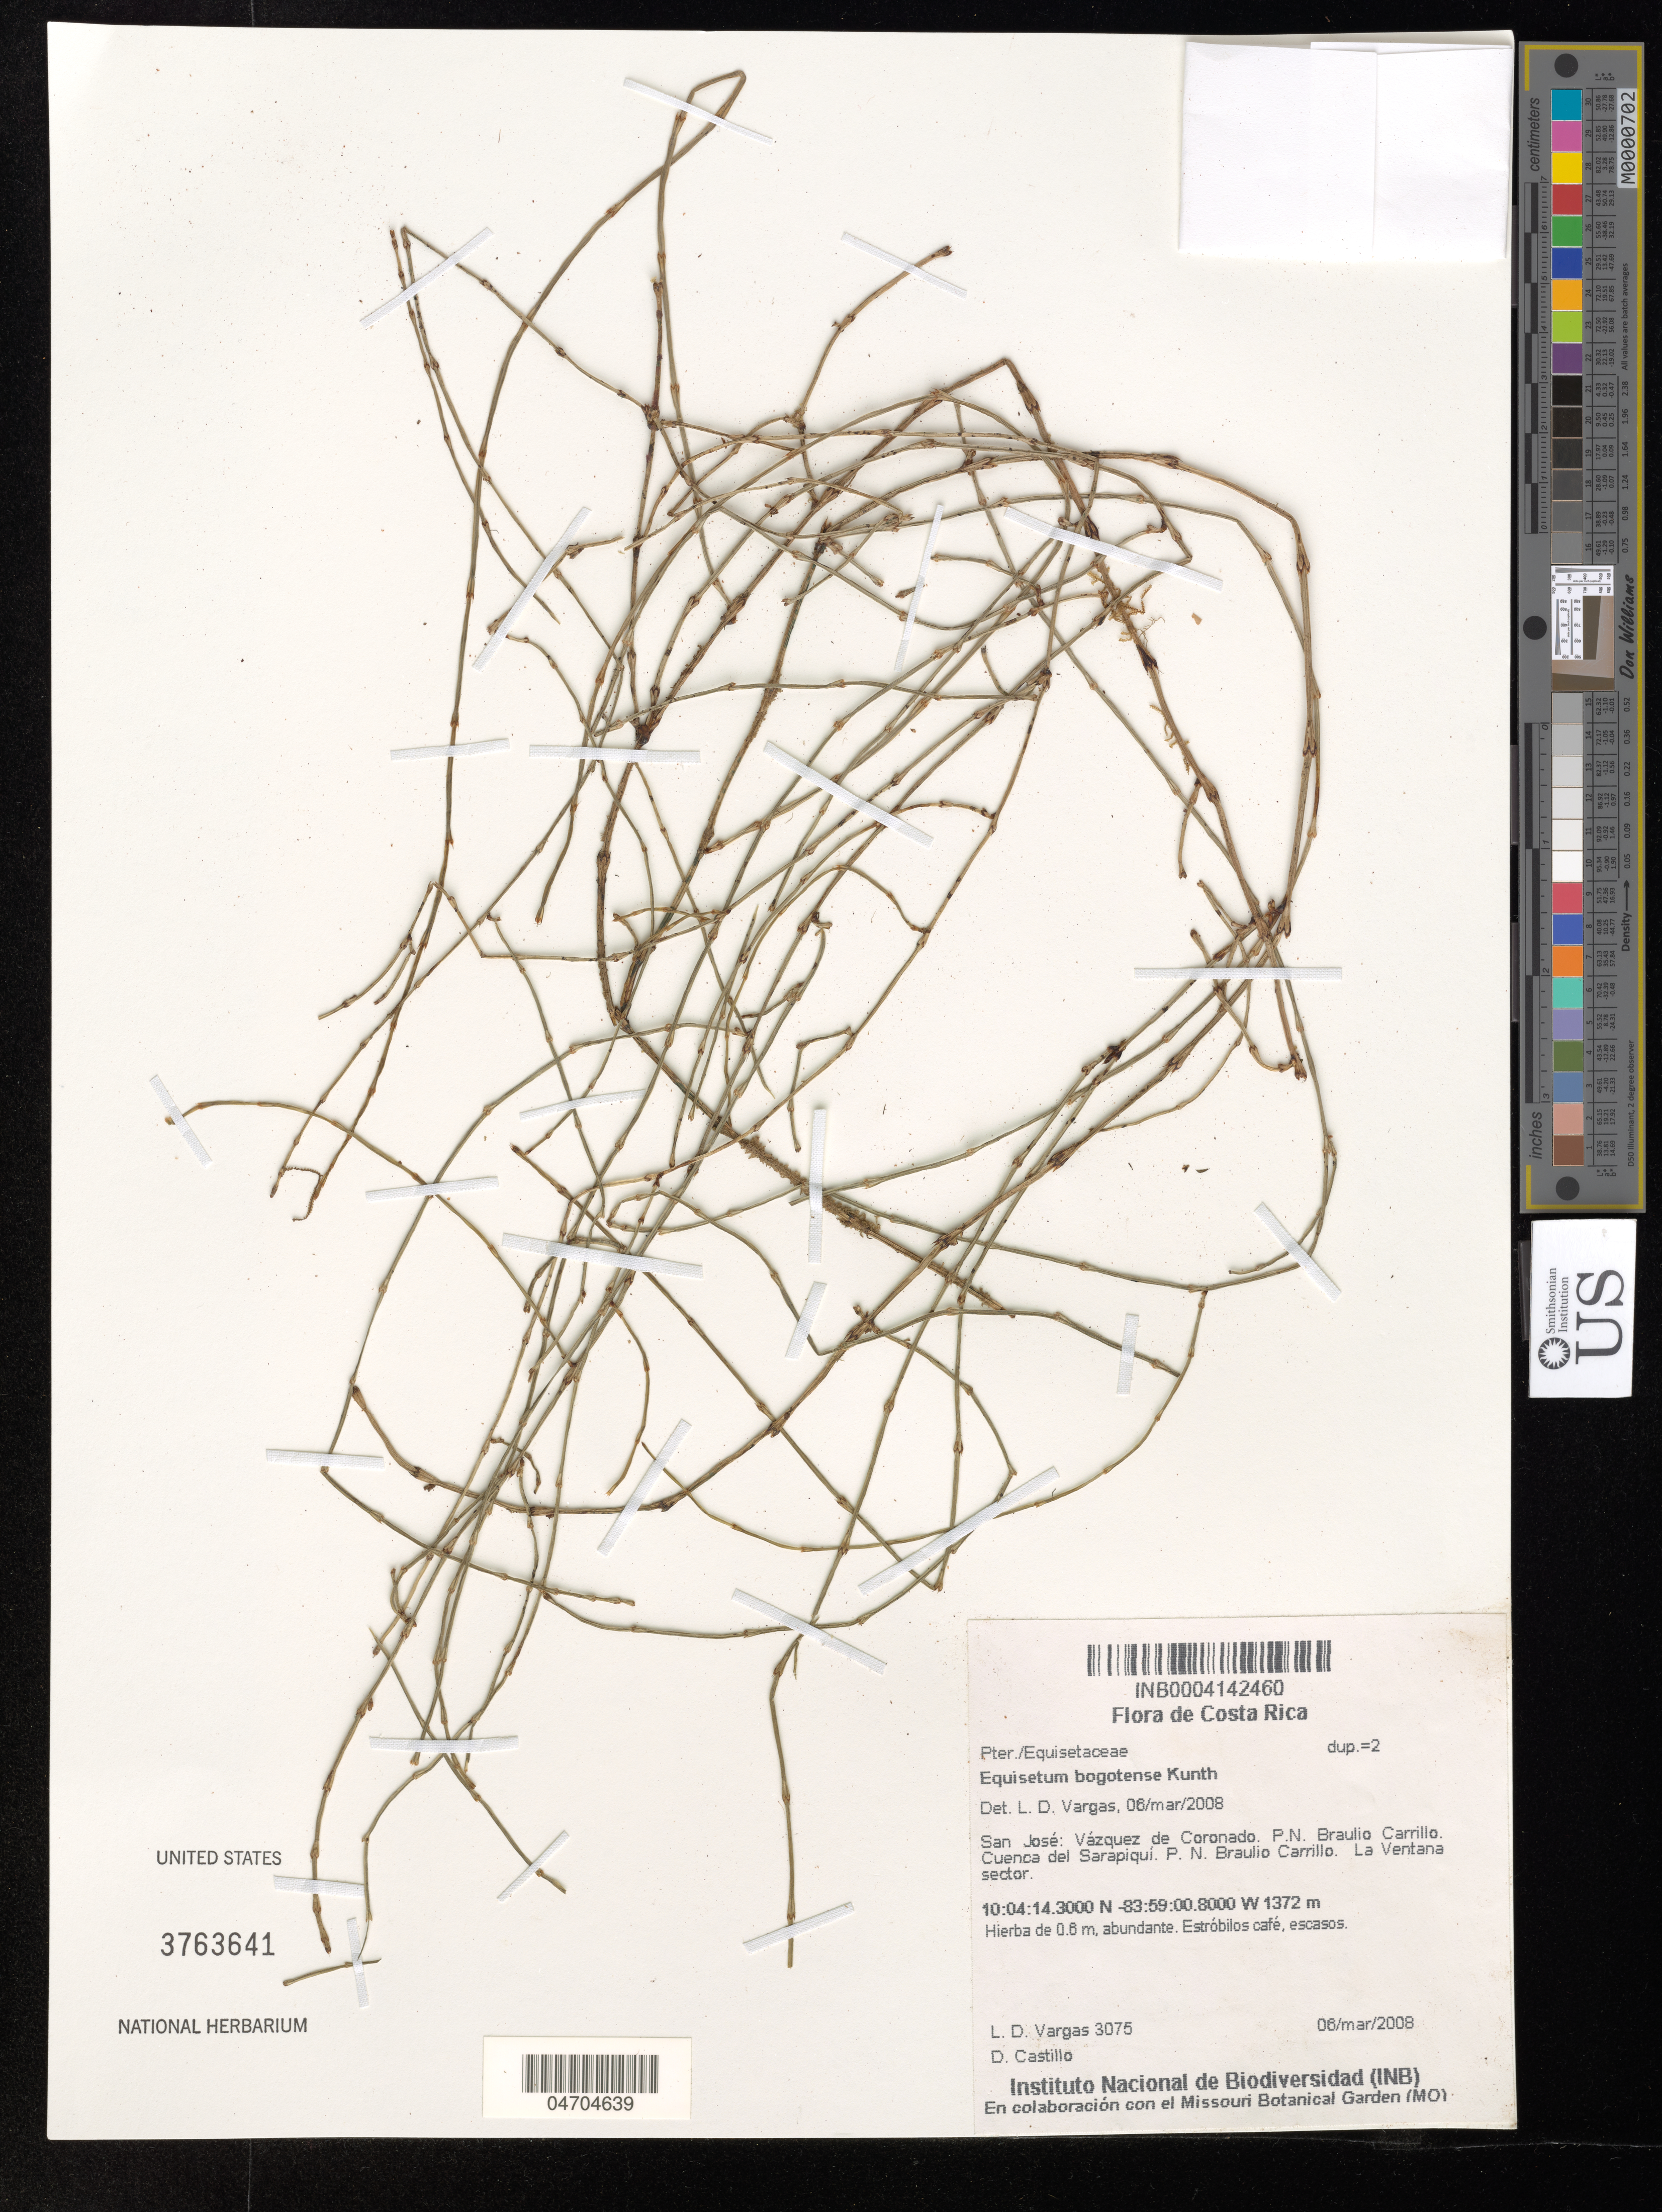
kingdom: Plantae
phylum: Tracheophyta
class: Polypodiopsida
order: Equisetales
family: Equisetaceae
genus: Equisetum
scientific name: Equisetum bogotense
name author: Kunth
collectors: L. Vargas & D. Castillo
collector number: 3075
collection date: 2008-03-06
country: Costa Rica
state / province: San José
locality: Vázquez de Coronado. P. N. Braulio Carrillo. Cuenca del Sarapiquí. P. N. Braulio Carrillo. La Ventana sector.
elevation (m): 1372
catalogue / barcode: US 3763641